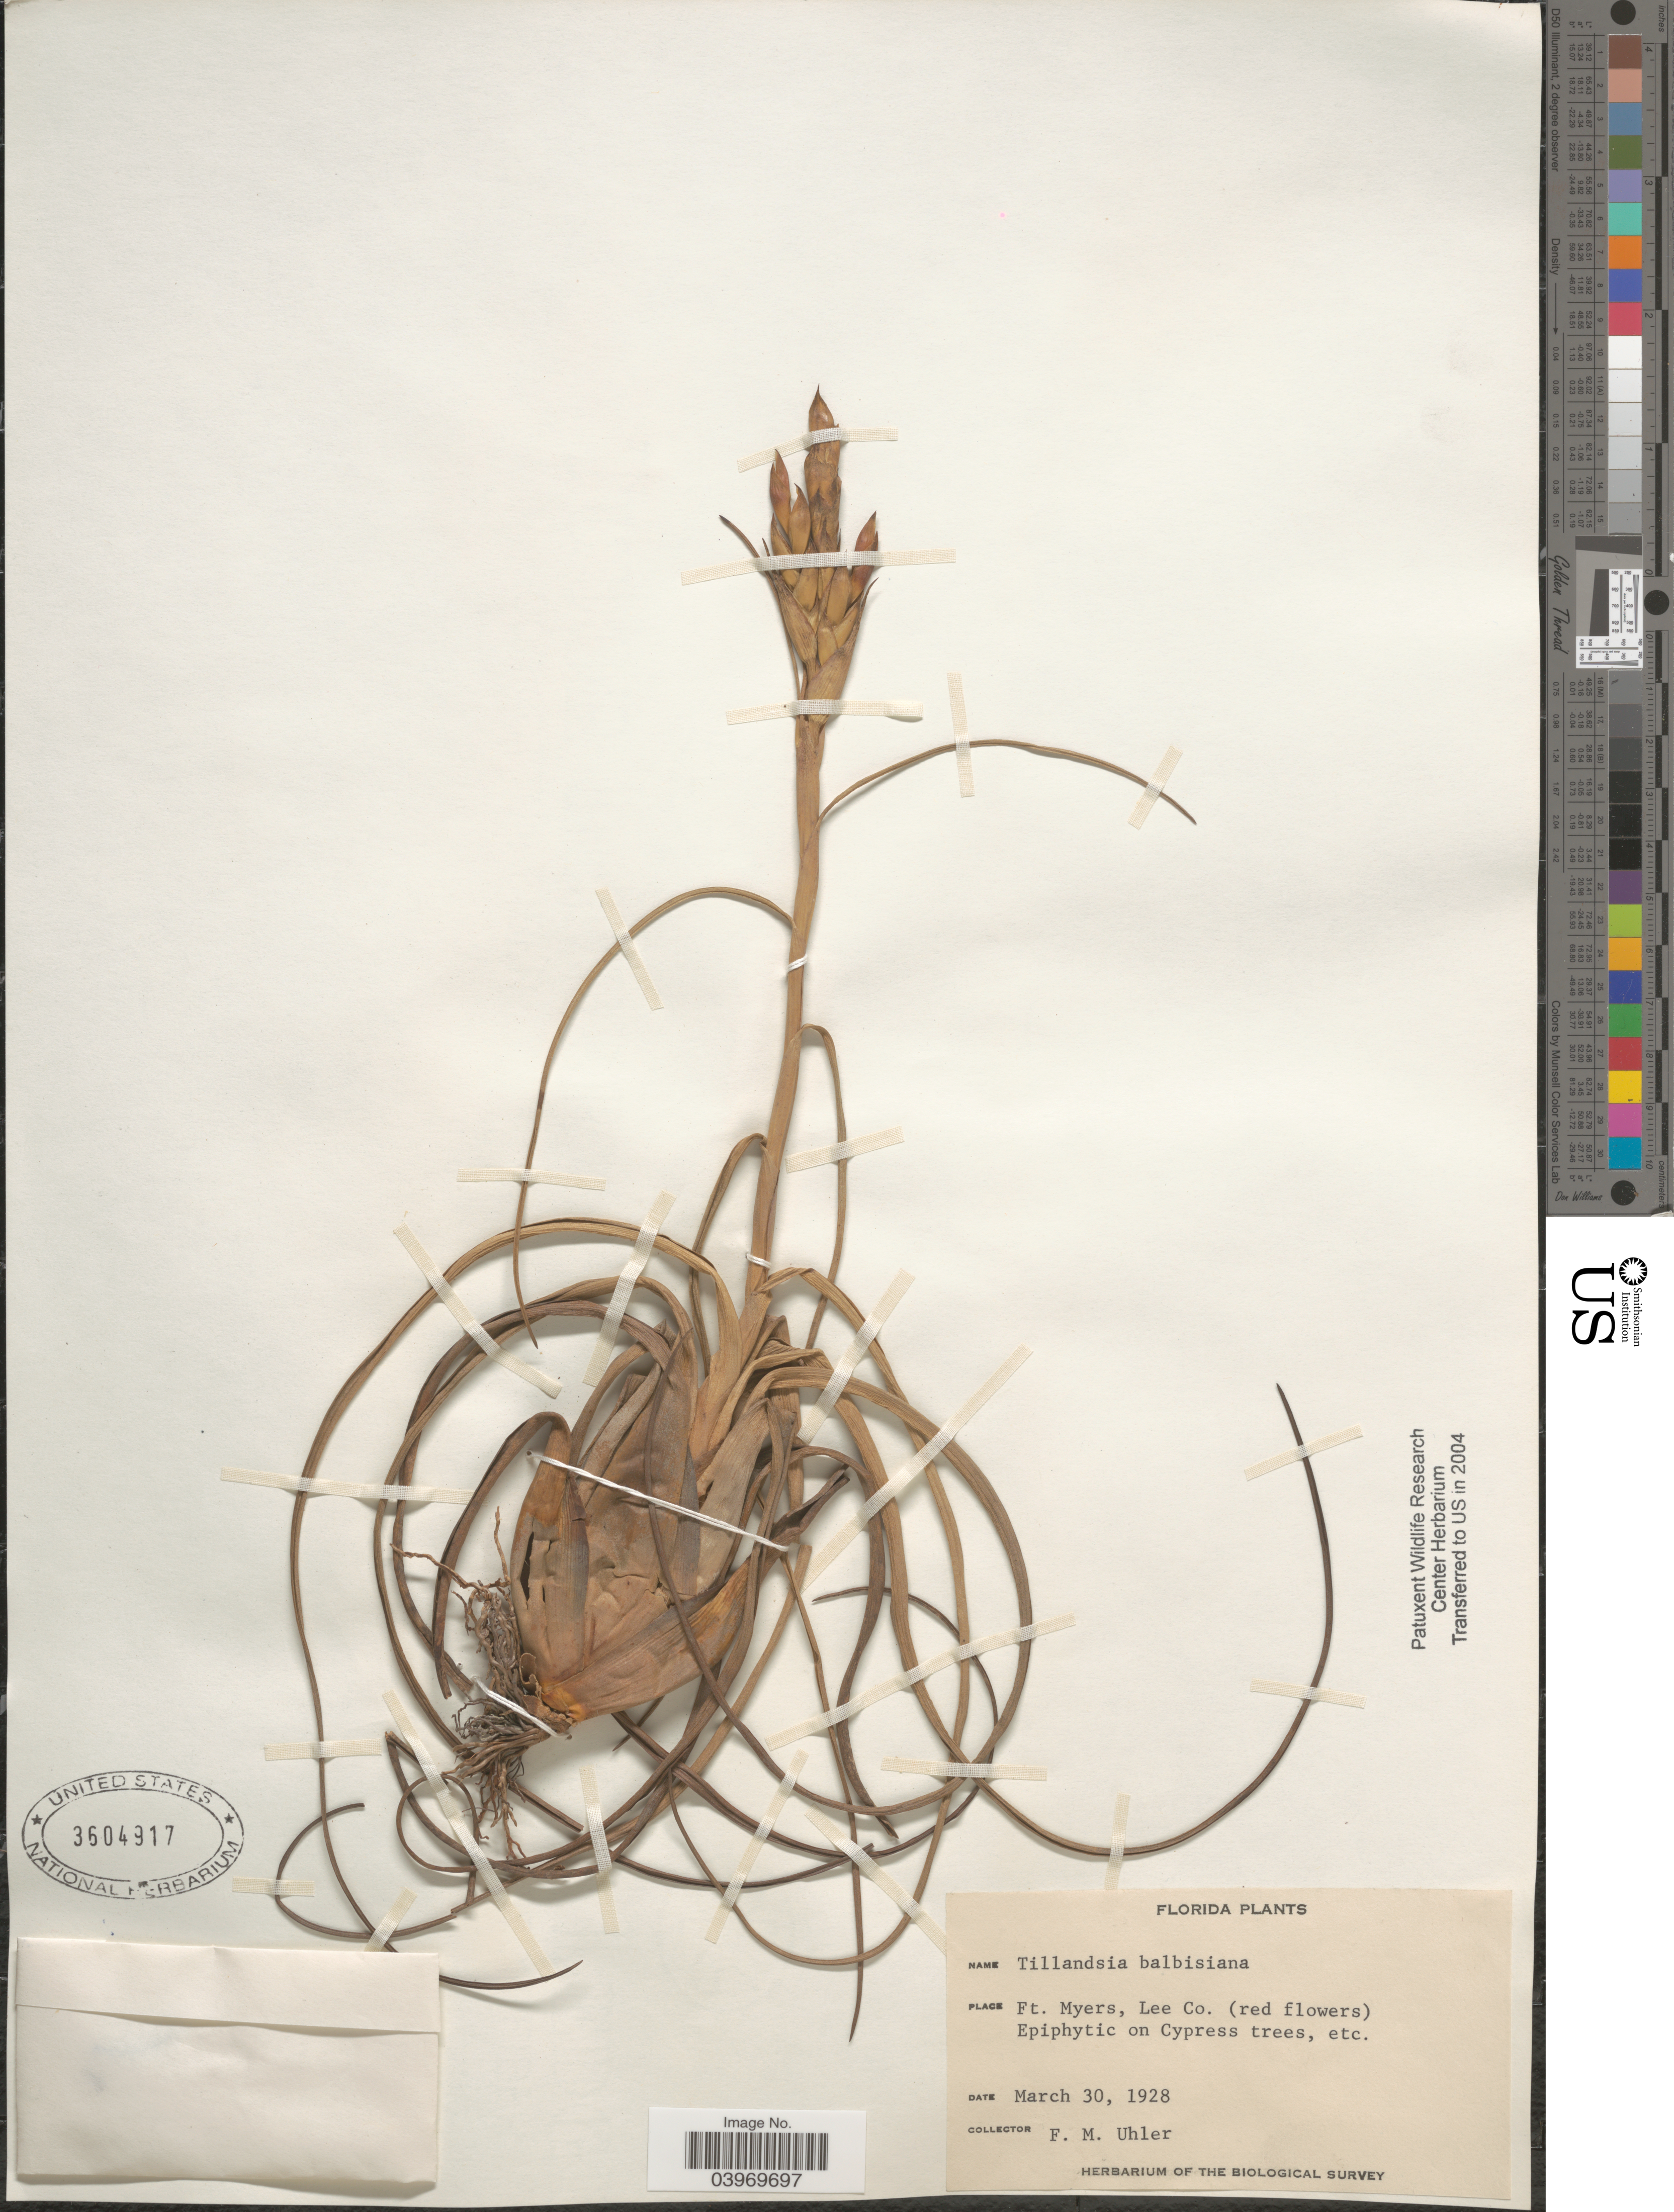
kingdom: Plantae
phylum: Tracheophyta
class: Liliopsida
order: Poales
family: Bromeliaceae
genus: Tillandsia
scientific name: Tillandsia balbisiana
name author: Schult. f.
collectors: F. M. Uhler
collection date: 1928-03-30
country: United States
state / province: Florida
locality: Ft. Myers, Lee Co.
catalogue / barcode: US 3604917